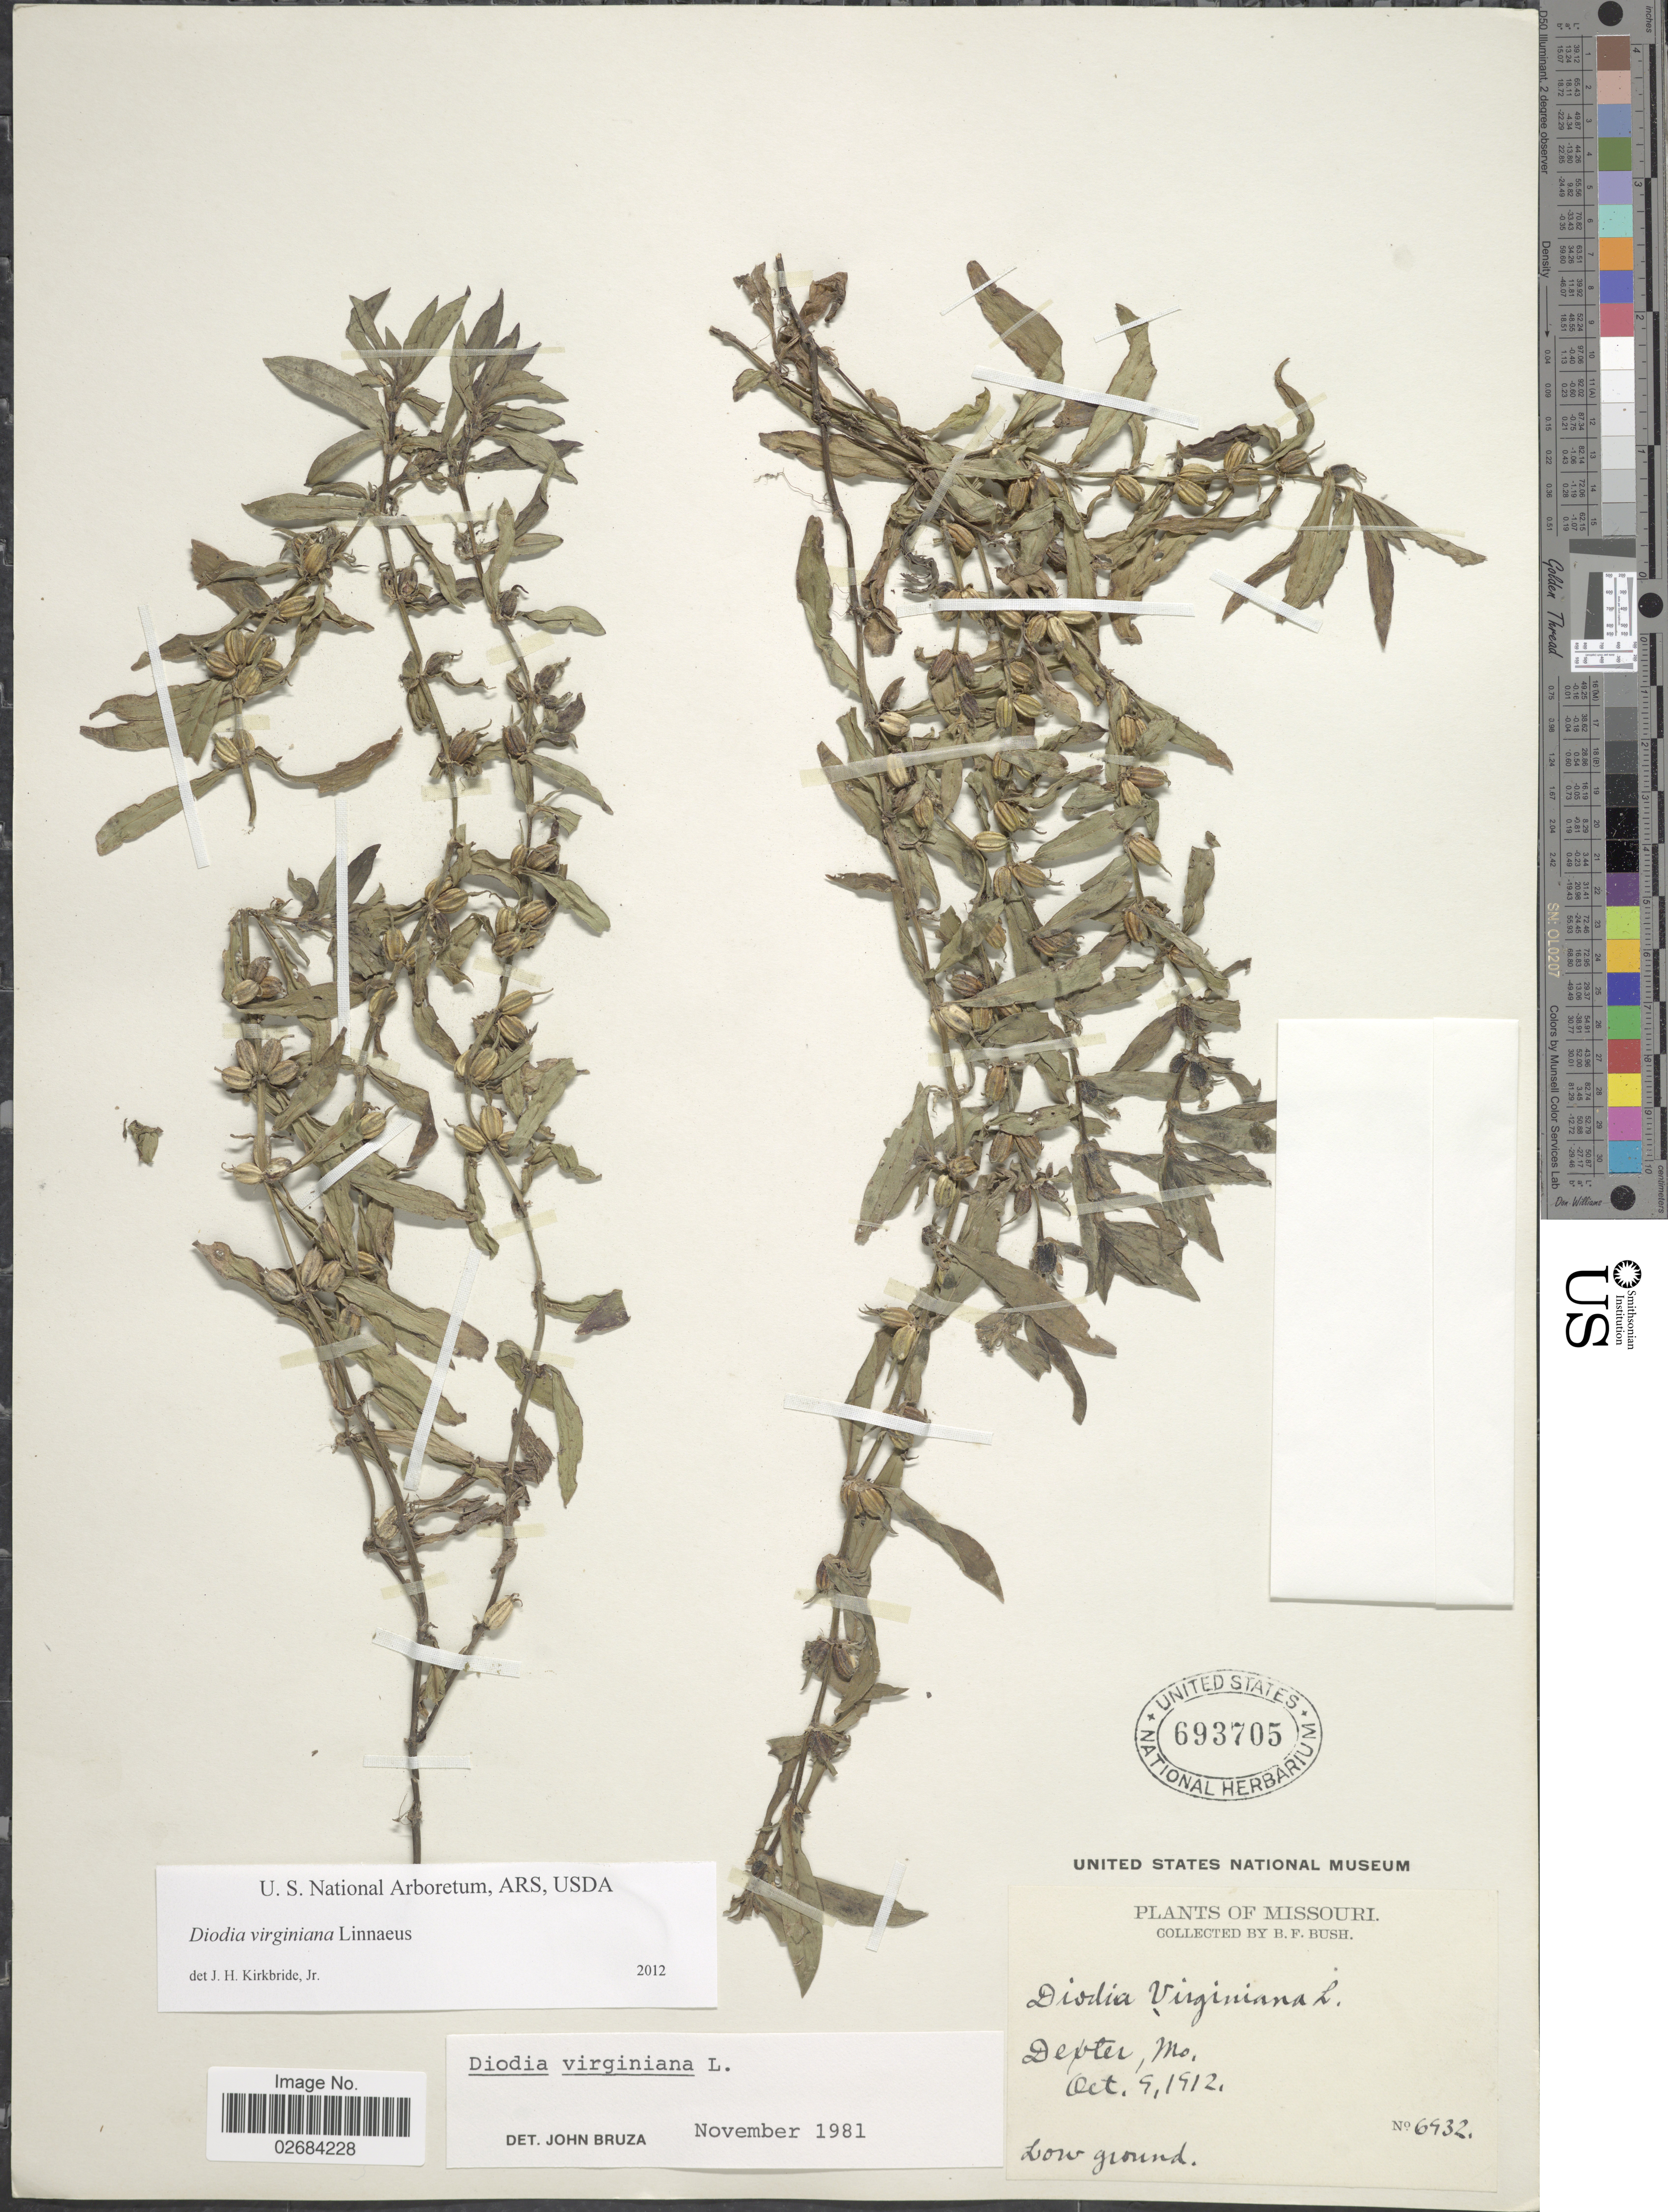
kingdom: Plantae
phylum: Tracheophyta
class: Magnoliopsida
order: Gentianales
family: Rubiaceae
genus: Diodia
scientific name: Diodia virginiana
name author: L.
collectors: B. F. Bush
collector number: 6432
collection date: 1912-10-09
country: United States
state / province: Missouri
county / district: Stoddard County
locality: Dexter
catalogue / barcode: US 693705